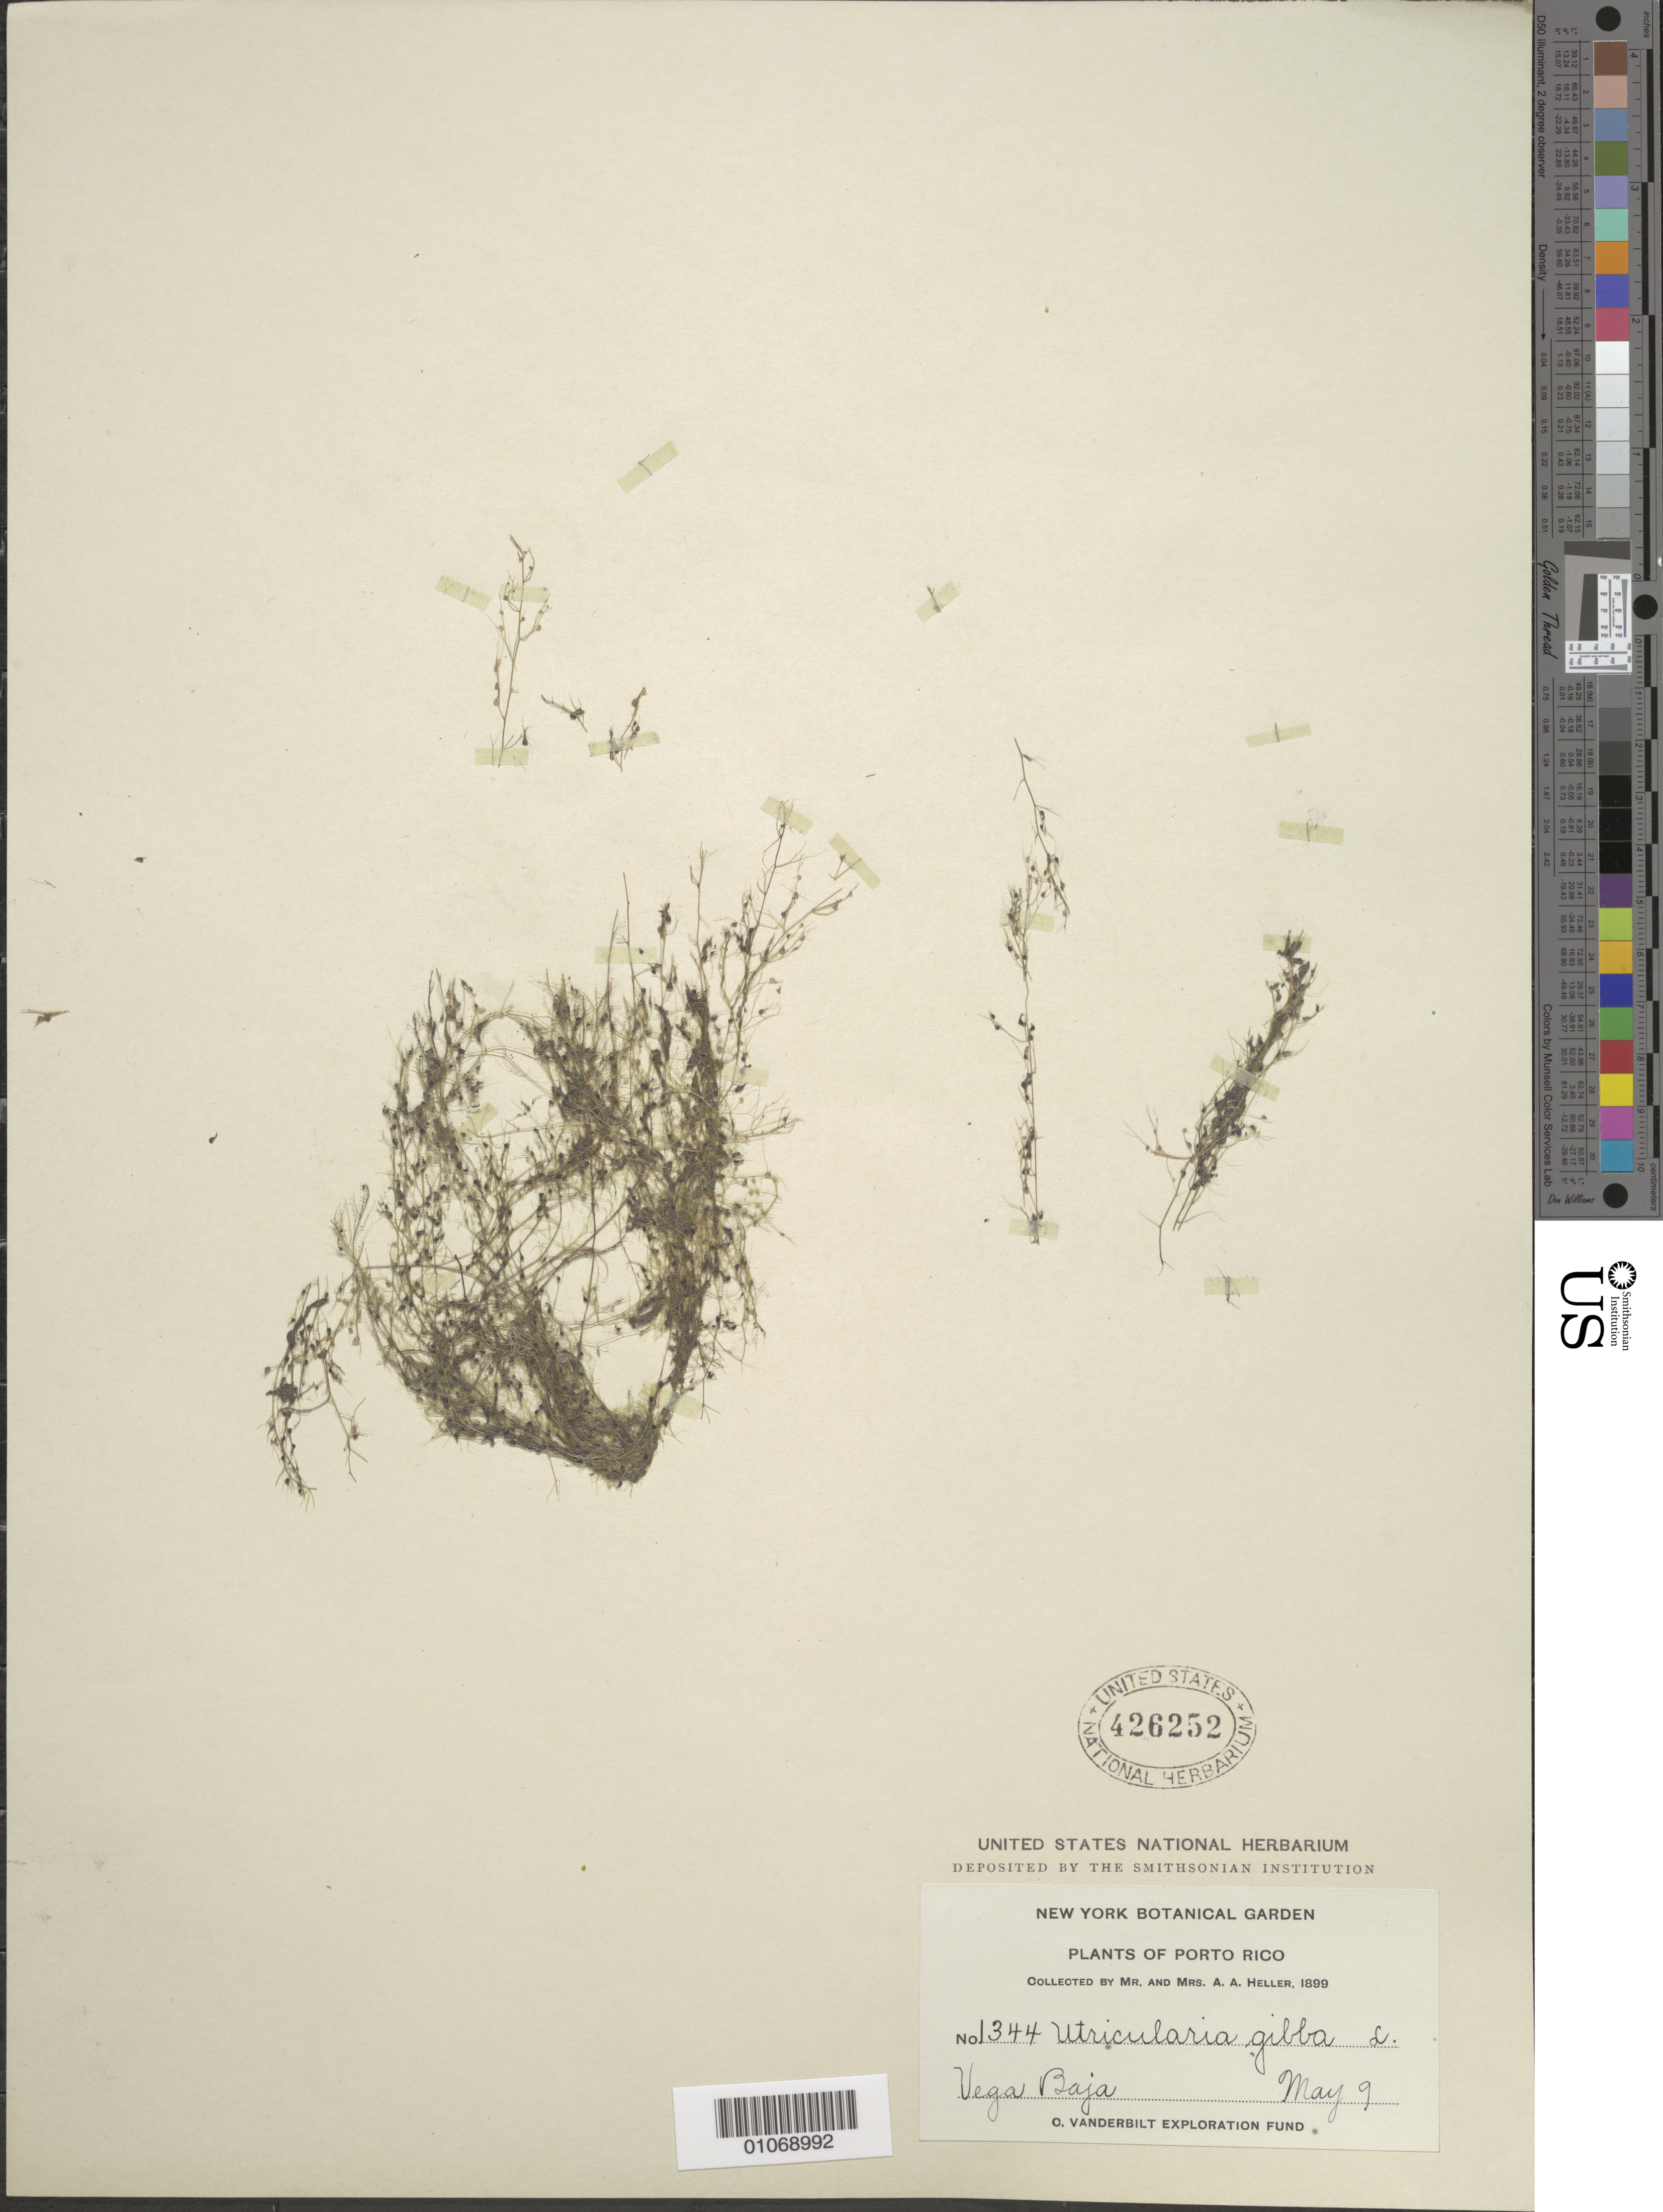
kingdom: Plantae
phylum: Tracheophyta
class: Magnoliopsida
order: Lamiales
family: Lentibulariaceae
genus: Utricularia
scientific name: Utricularia gibba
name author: L.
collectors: A. A. Heller & E. G. Heller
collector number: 1344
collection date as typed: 09 May 1899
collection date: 1899-05-09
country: Puerto Rico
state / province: Vega Baja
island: Puerto Rico I.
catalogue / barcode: US 426252